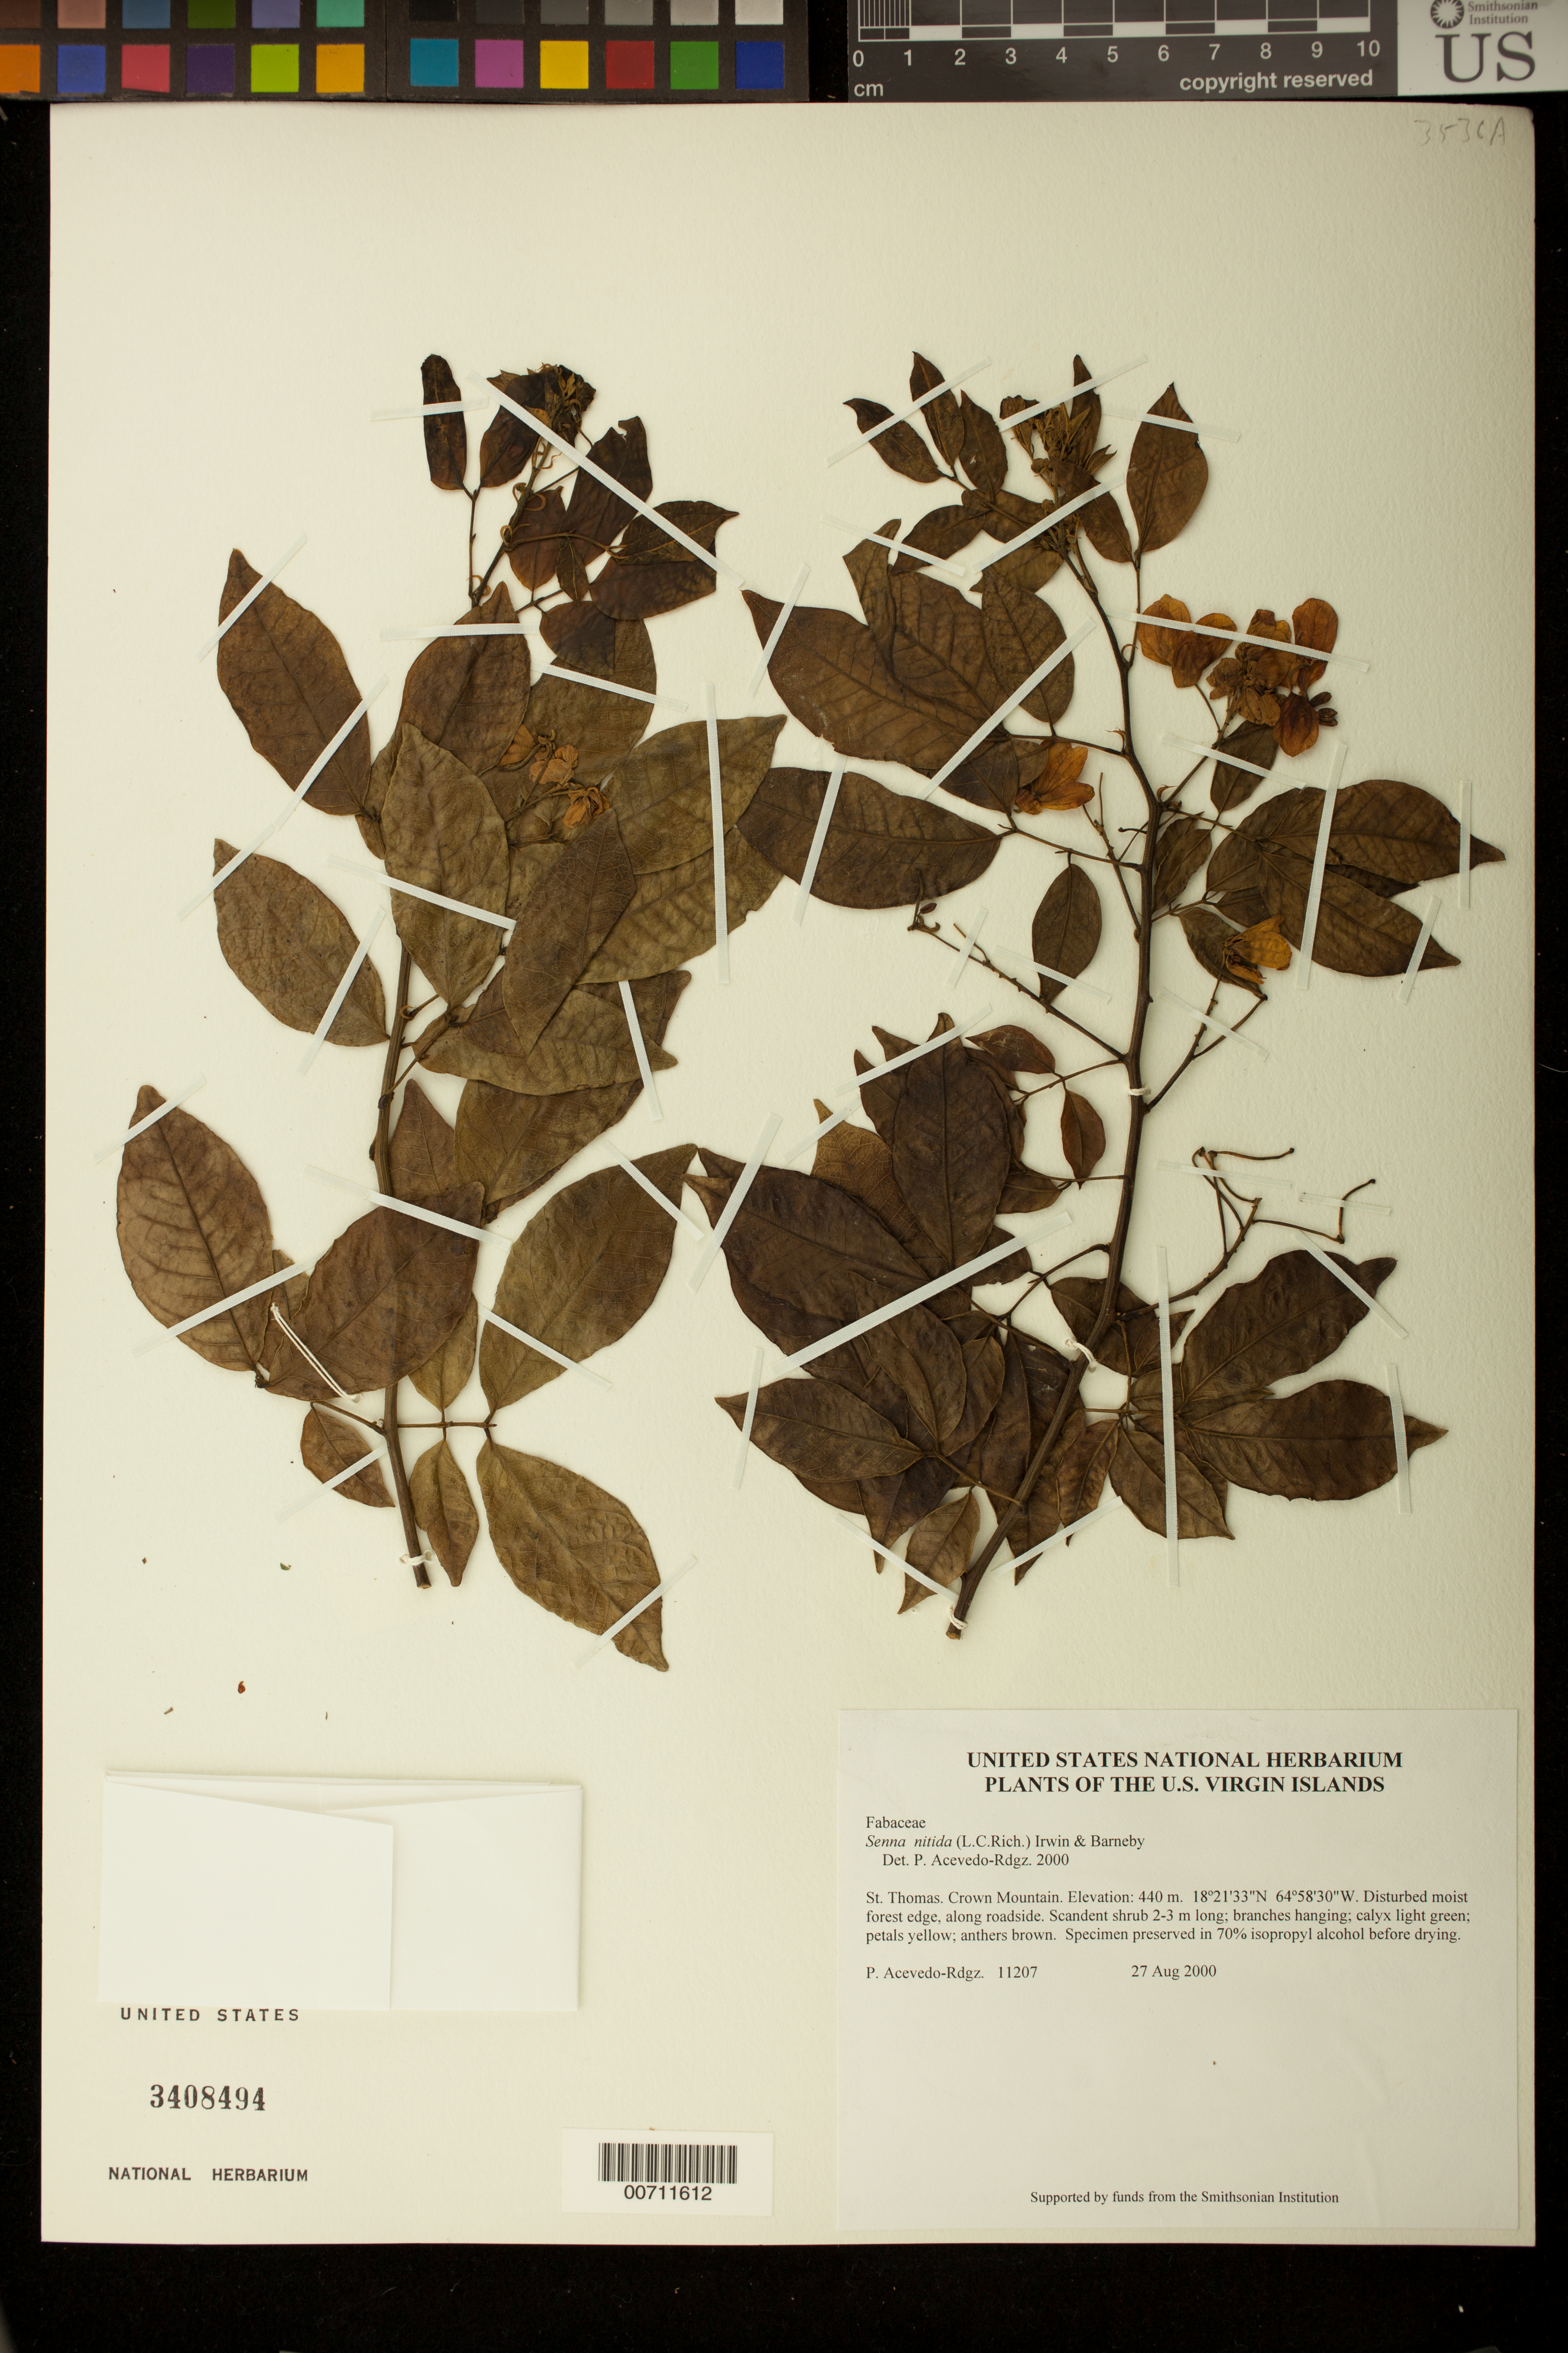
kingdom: Plantae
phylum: Tracheophyta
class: Magnoliopsida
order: Fabales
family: Fabaceae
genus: Senna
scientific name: Senna nitida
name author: (Rich.) H.S. Irwin & Barneby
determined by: Acevedo-Rodríguez, P., (BOT), Smithsonian Institution - National Museum of Natural History (UNITED STATES)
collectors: P. Acevedo-Rodr.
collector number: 11207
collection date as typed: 27 Aug 2000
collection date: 2000-08-27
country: U.S. Virgin Islands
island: St. Thomas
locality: Crown Mountain.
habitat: Disturbed moist forest edge, along roadside.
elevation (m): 440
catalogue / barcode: US 3408494